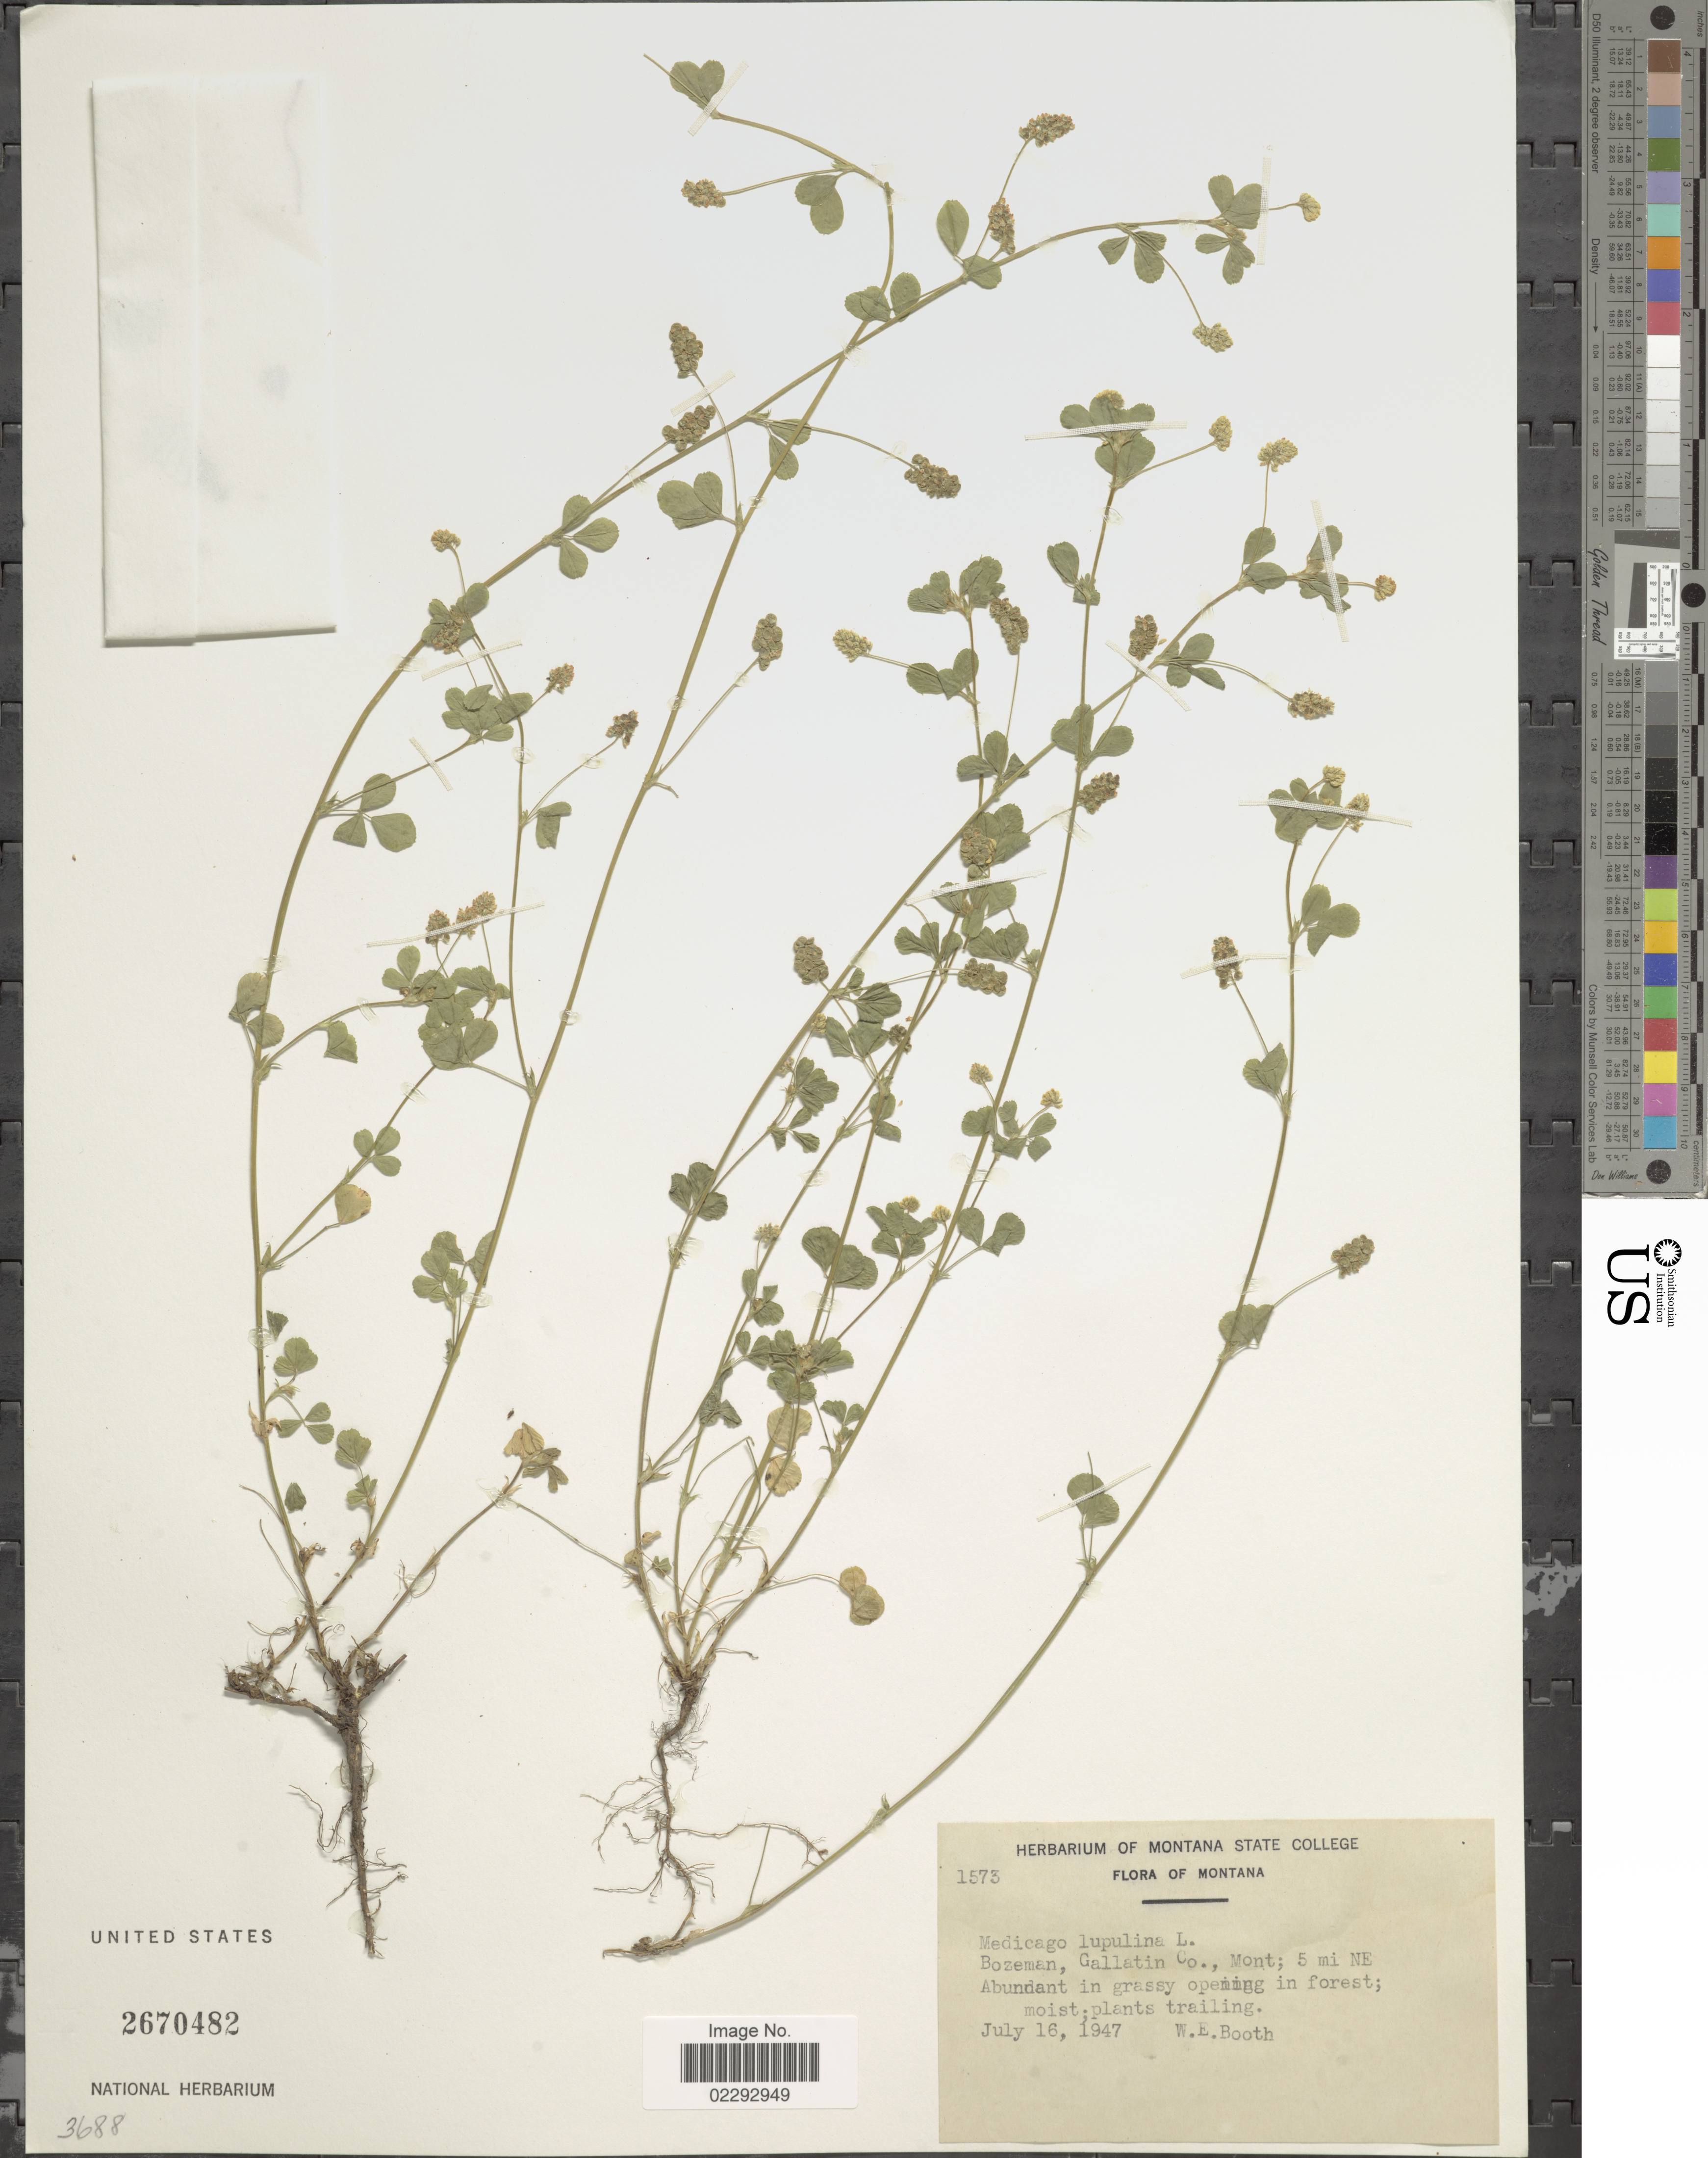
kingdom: Plantae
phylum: Tracheophyta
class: Magnoliopsida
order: Fabales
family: Fabaceae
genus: Medicago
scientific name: Medicago lupulina var. lupulina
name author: L.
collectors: W. Booth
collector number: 1573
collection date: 1947-07-16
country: United States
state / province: Montana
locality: Montana, Bozeman Gallatin Co., Mont; 5 mi NE.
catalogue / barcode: US 2670482